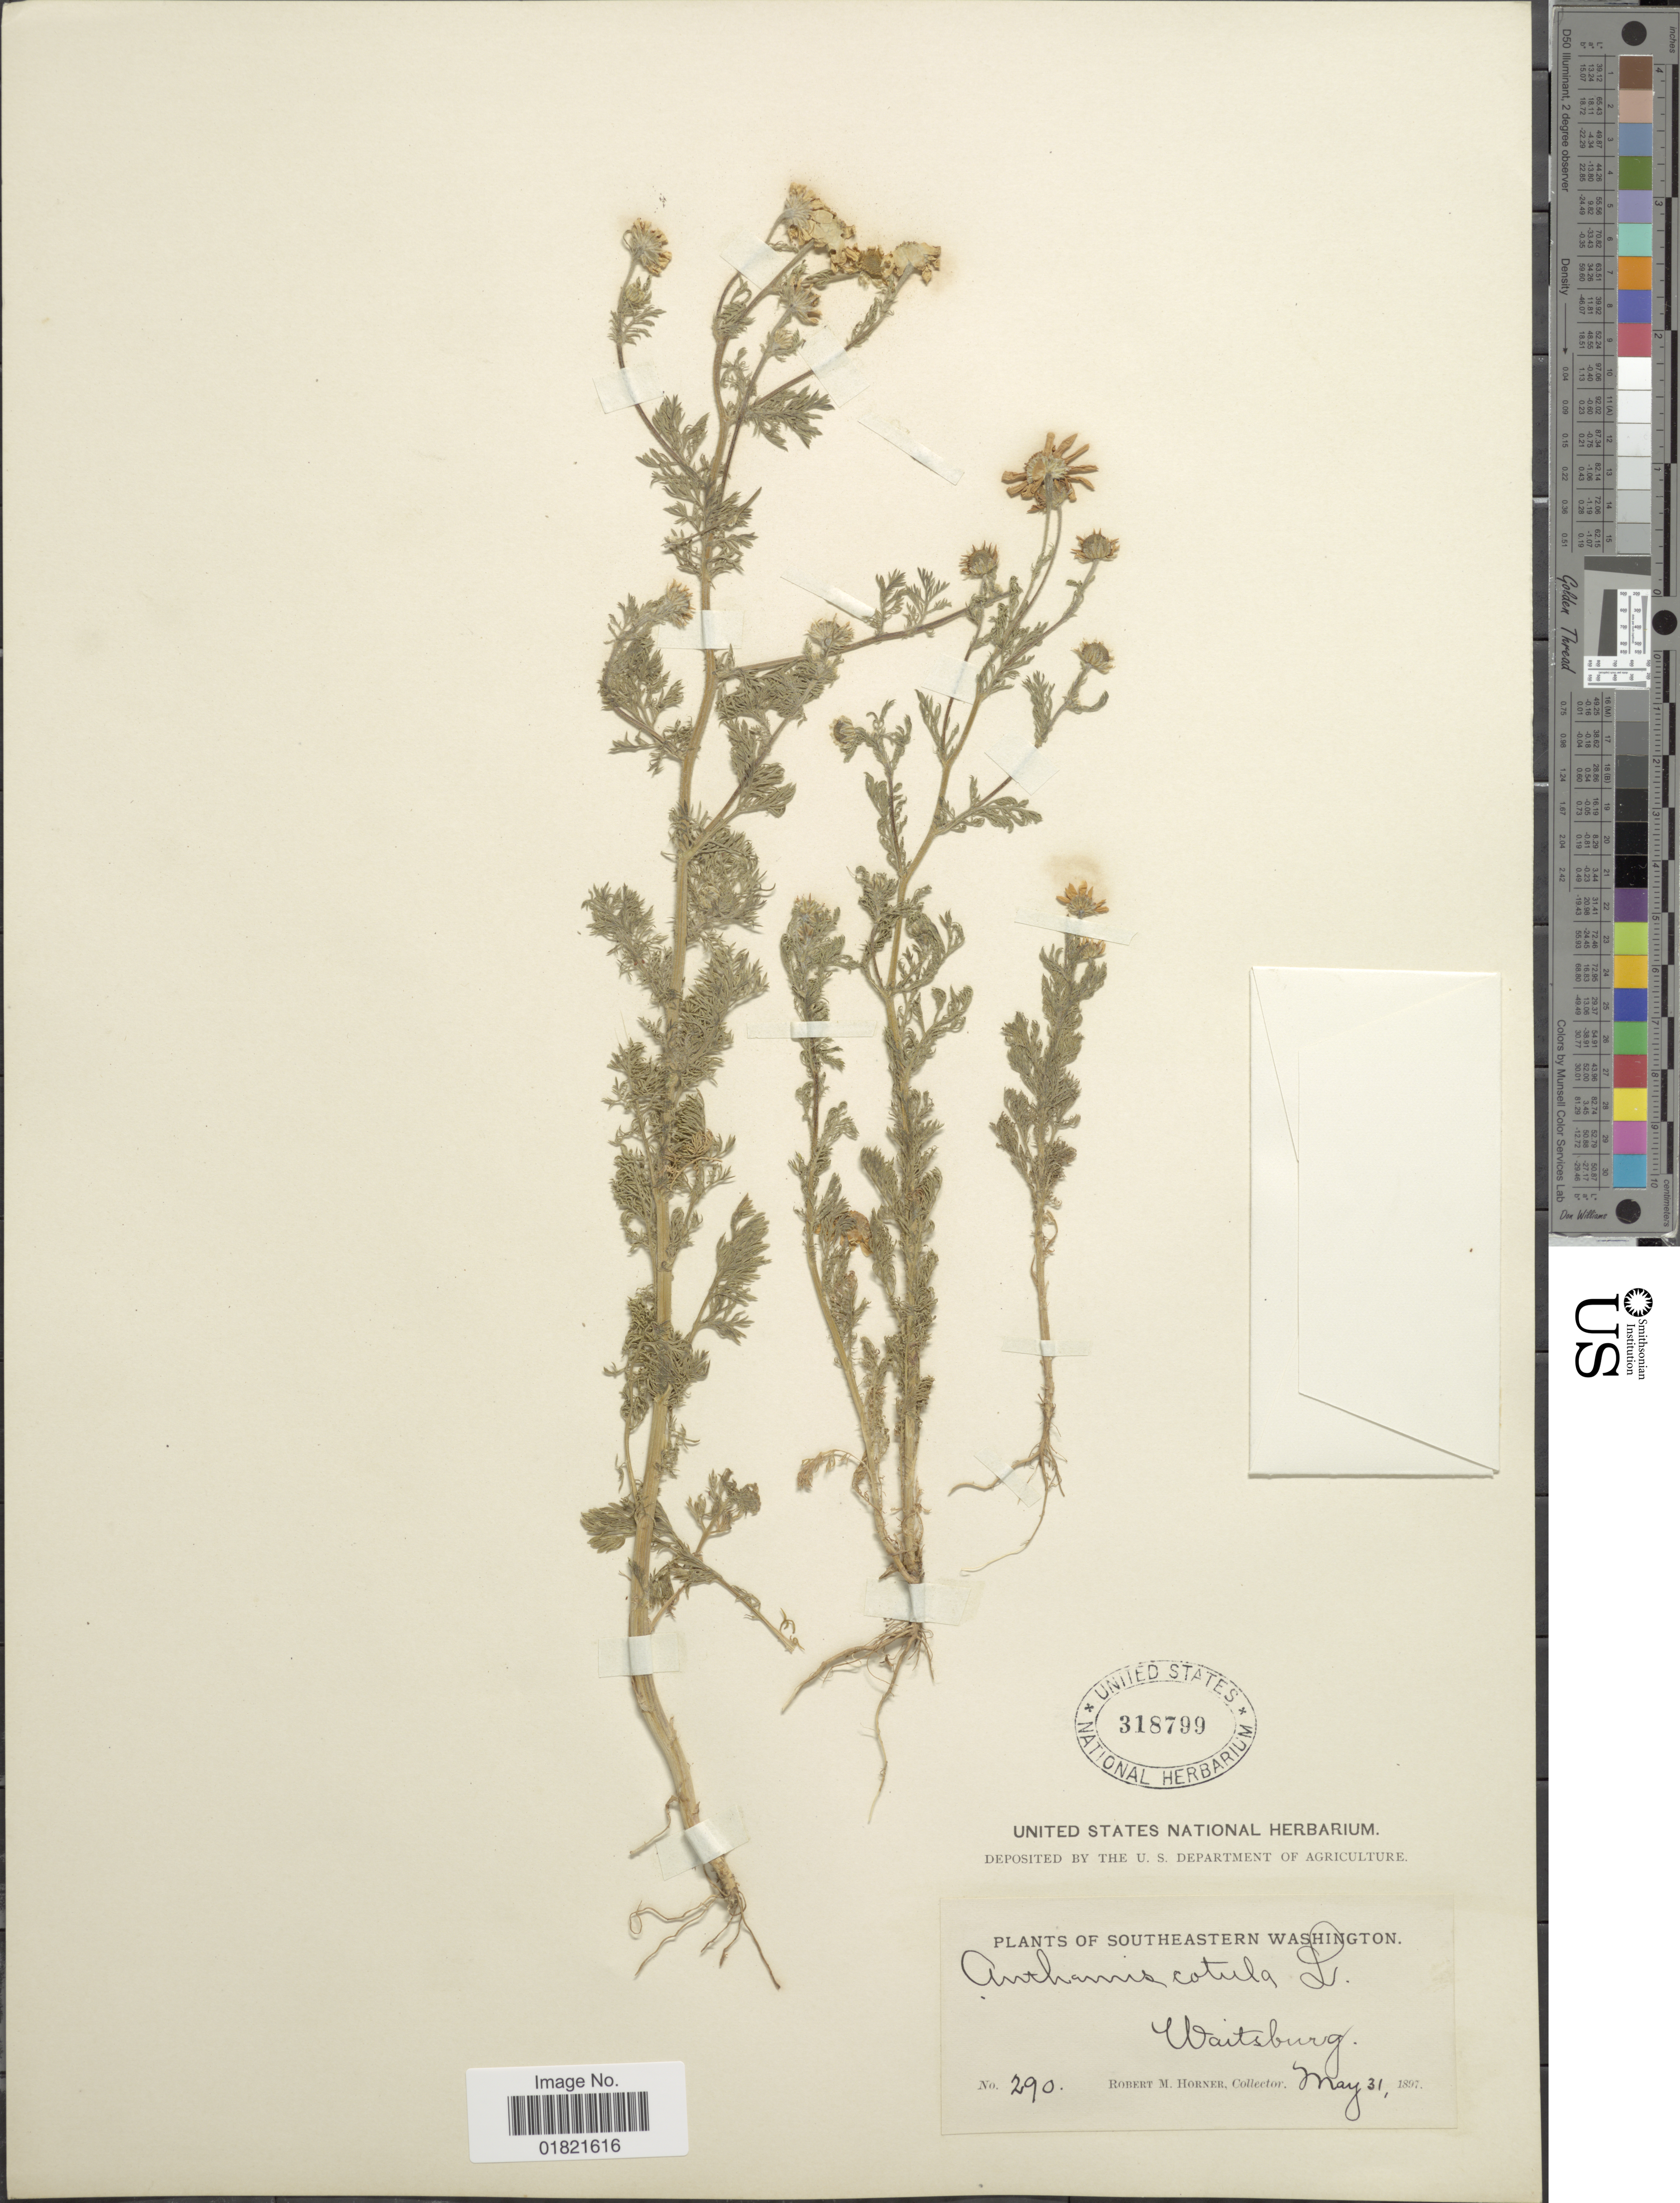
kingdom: Plantae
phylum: Tracheophyta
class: Magnoliopsida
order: Asterales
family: Asteraceae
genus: Anthemis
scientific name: Anthemis cotula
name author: L.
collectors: R. Horner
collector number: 290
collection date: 1897-05-31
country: United States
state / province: Washington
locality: Southeastern Washington, Waitsburg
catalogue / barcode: US 318799